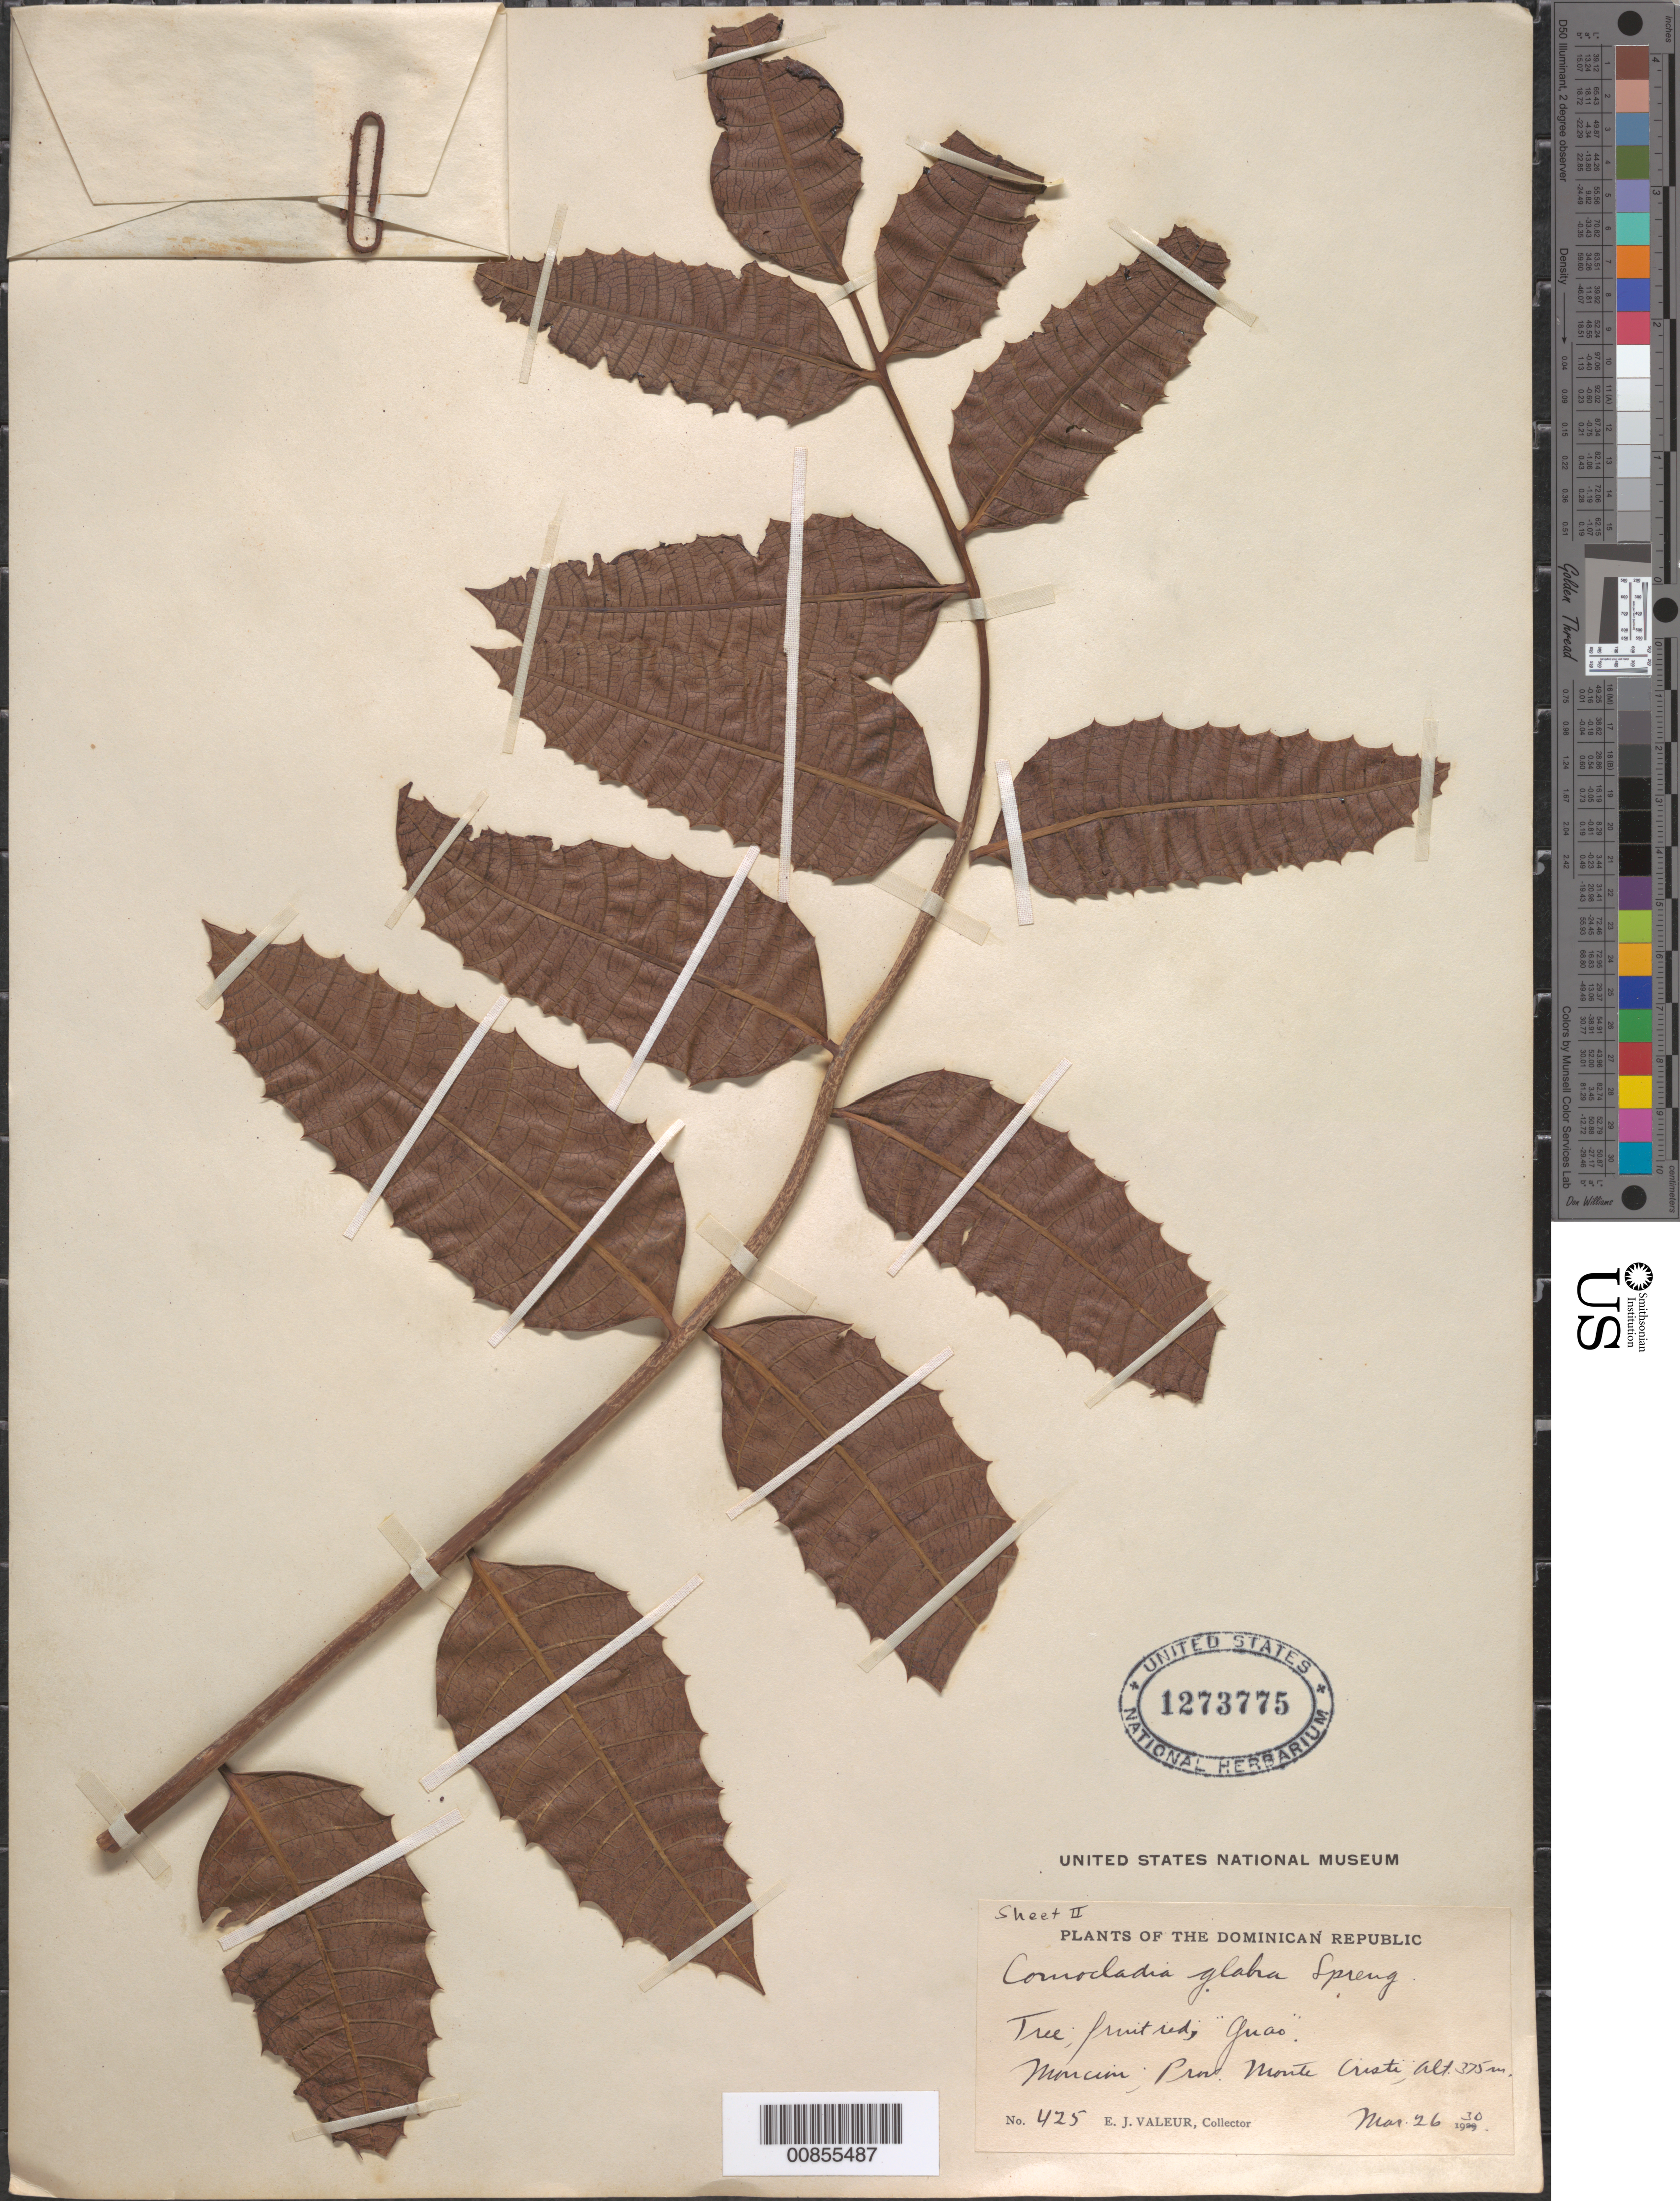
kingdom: Plantae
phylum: Tracheophyta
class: Magnoliopsida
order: Sapindales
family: Anacardiaceae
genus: Comocladia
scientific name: Comocladia glabra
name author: (Schult.) Spreng.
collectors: E. Valeur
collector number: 425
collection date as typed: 26 Mar 1930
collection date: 1930-03-26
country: Dominican Republic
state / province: Monte Cristi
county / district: Monción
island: Hispaniola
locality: Moncion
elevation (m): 375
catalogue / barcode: US 1273775